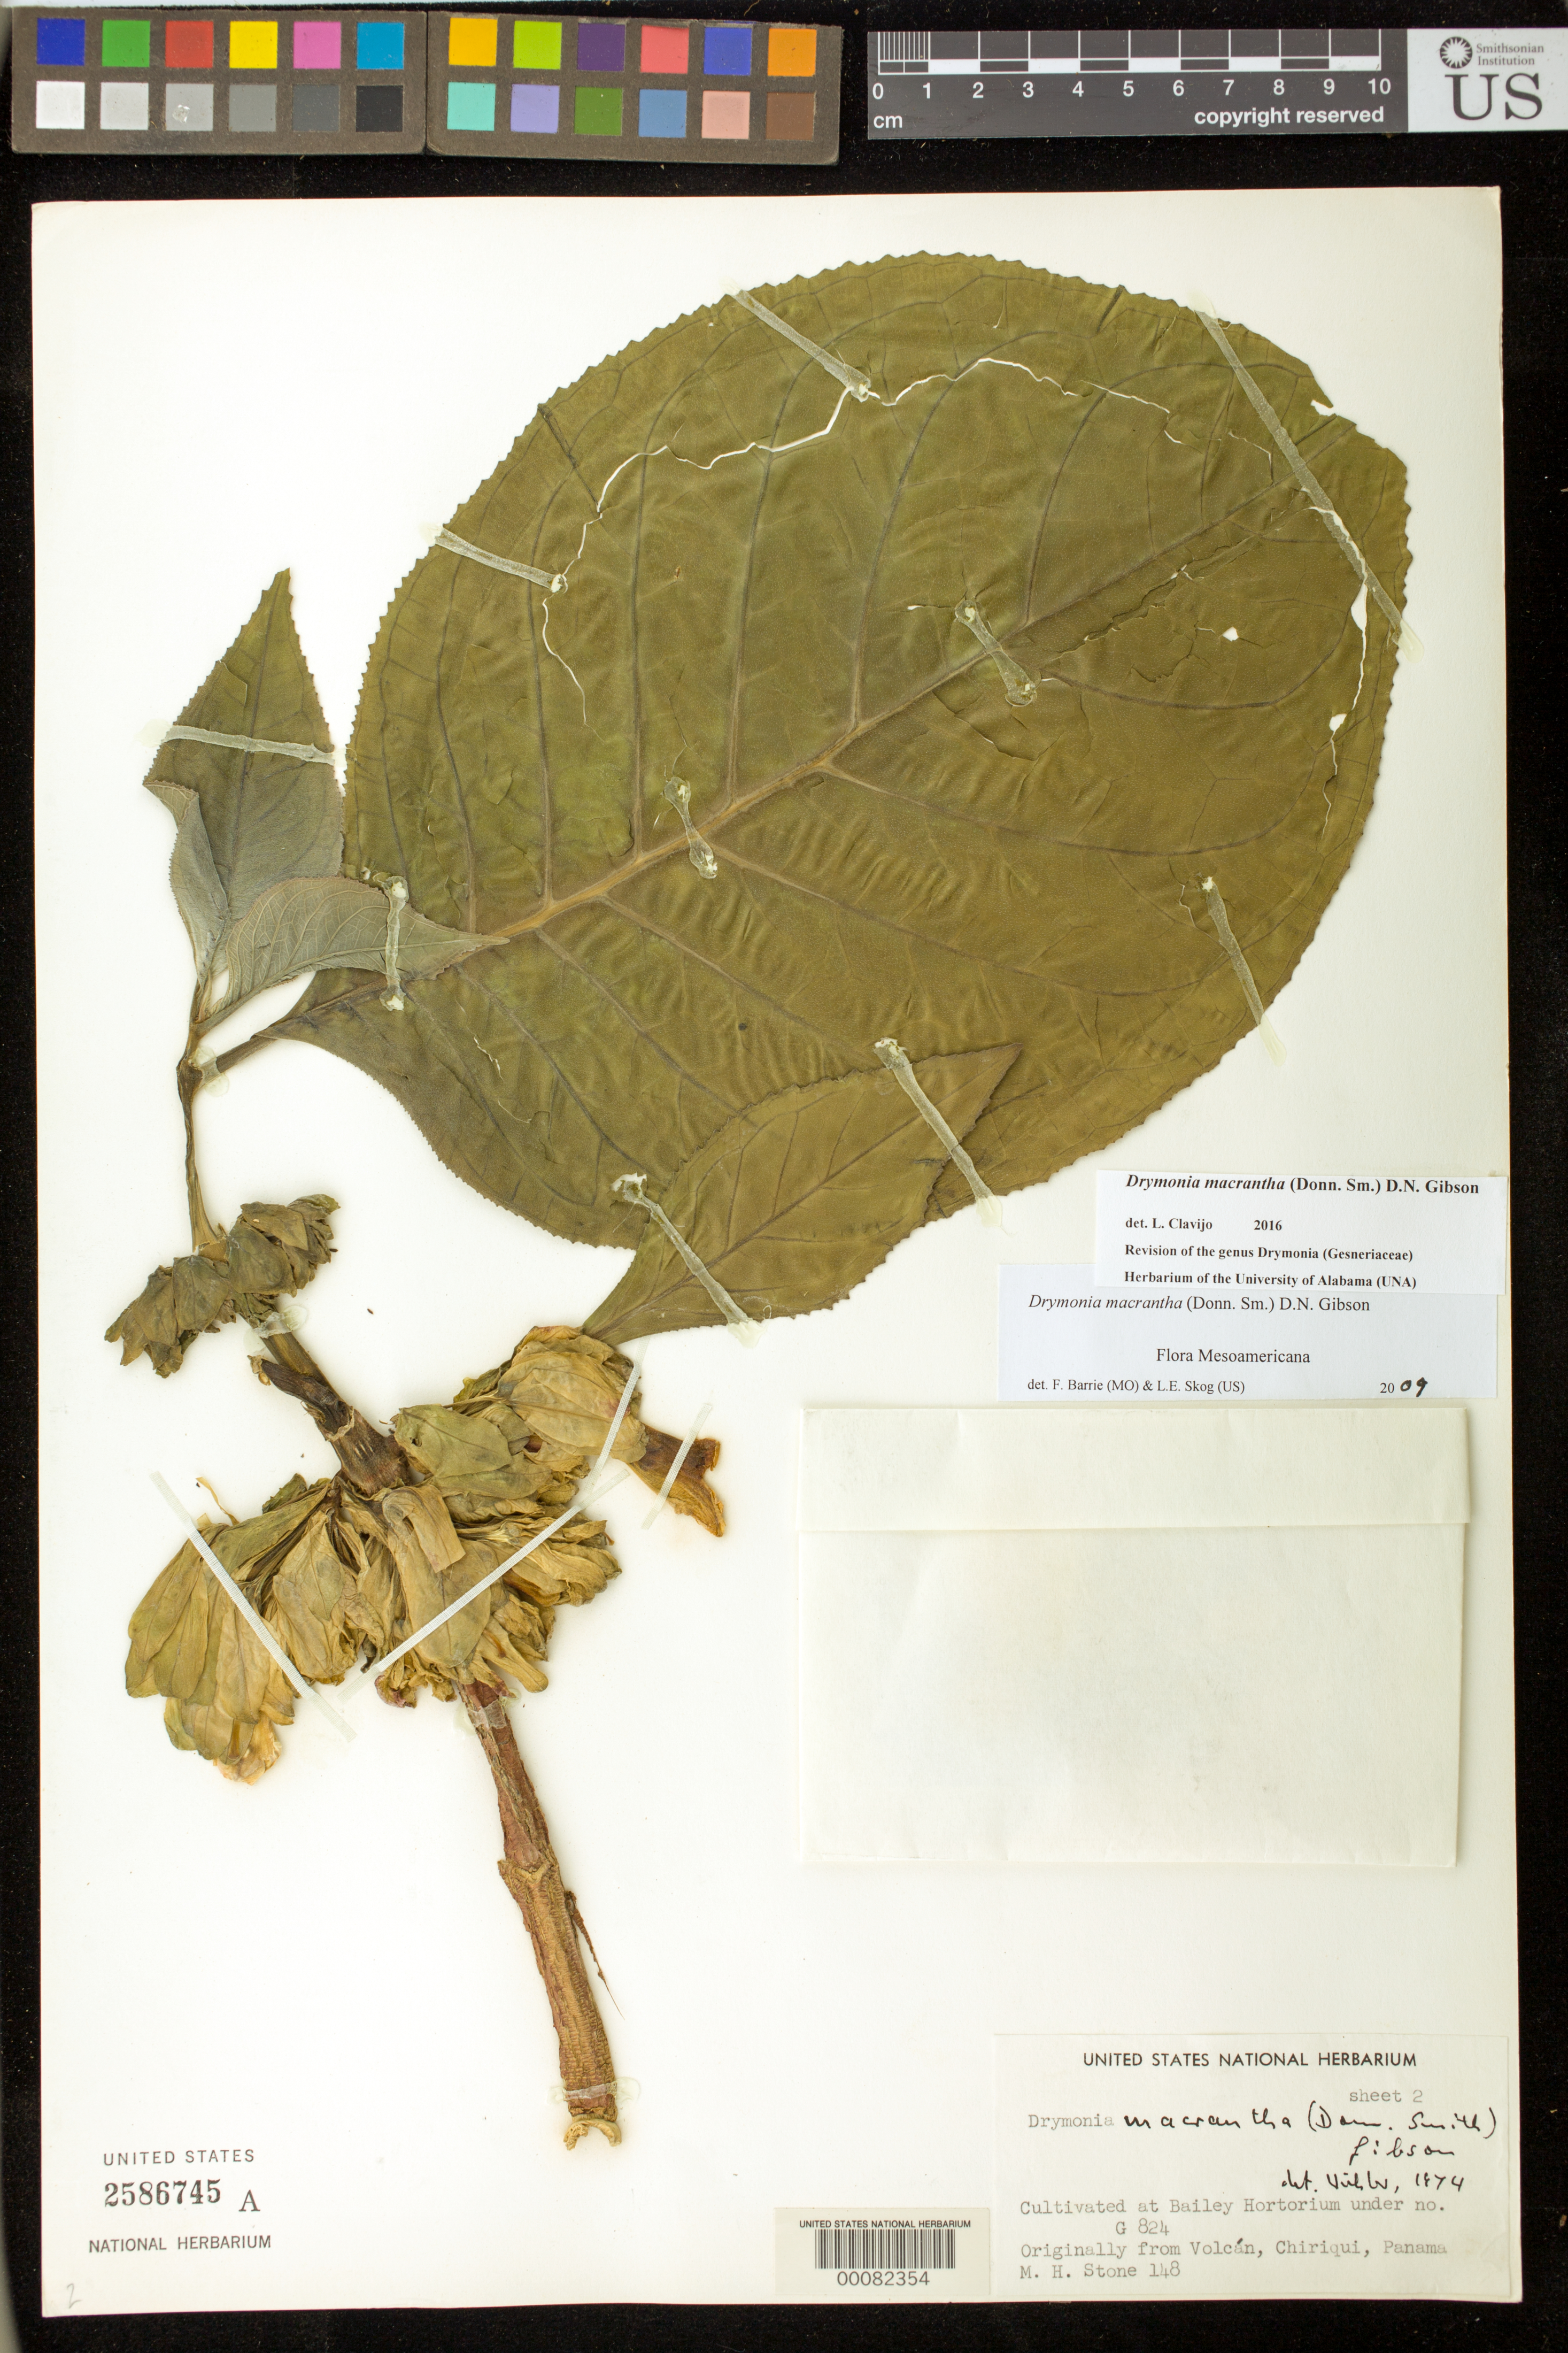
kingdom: Plantae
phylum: Tracheophyta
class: Magnoliopsida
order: Lamiales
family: Gesneriaceae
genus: Drymonia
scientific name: Drymonia macrantha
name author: (Donn. Sm.) D.N. Gibson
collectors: M. Stone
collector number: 148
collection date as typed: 17 Jun 1966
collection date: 1966-06-17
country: Panama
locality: Panama: Chiriqui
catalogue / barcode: US 2586745A